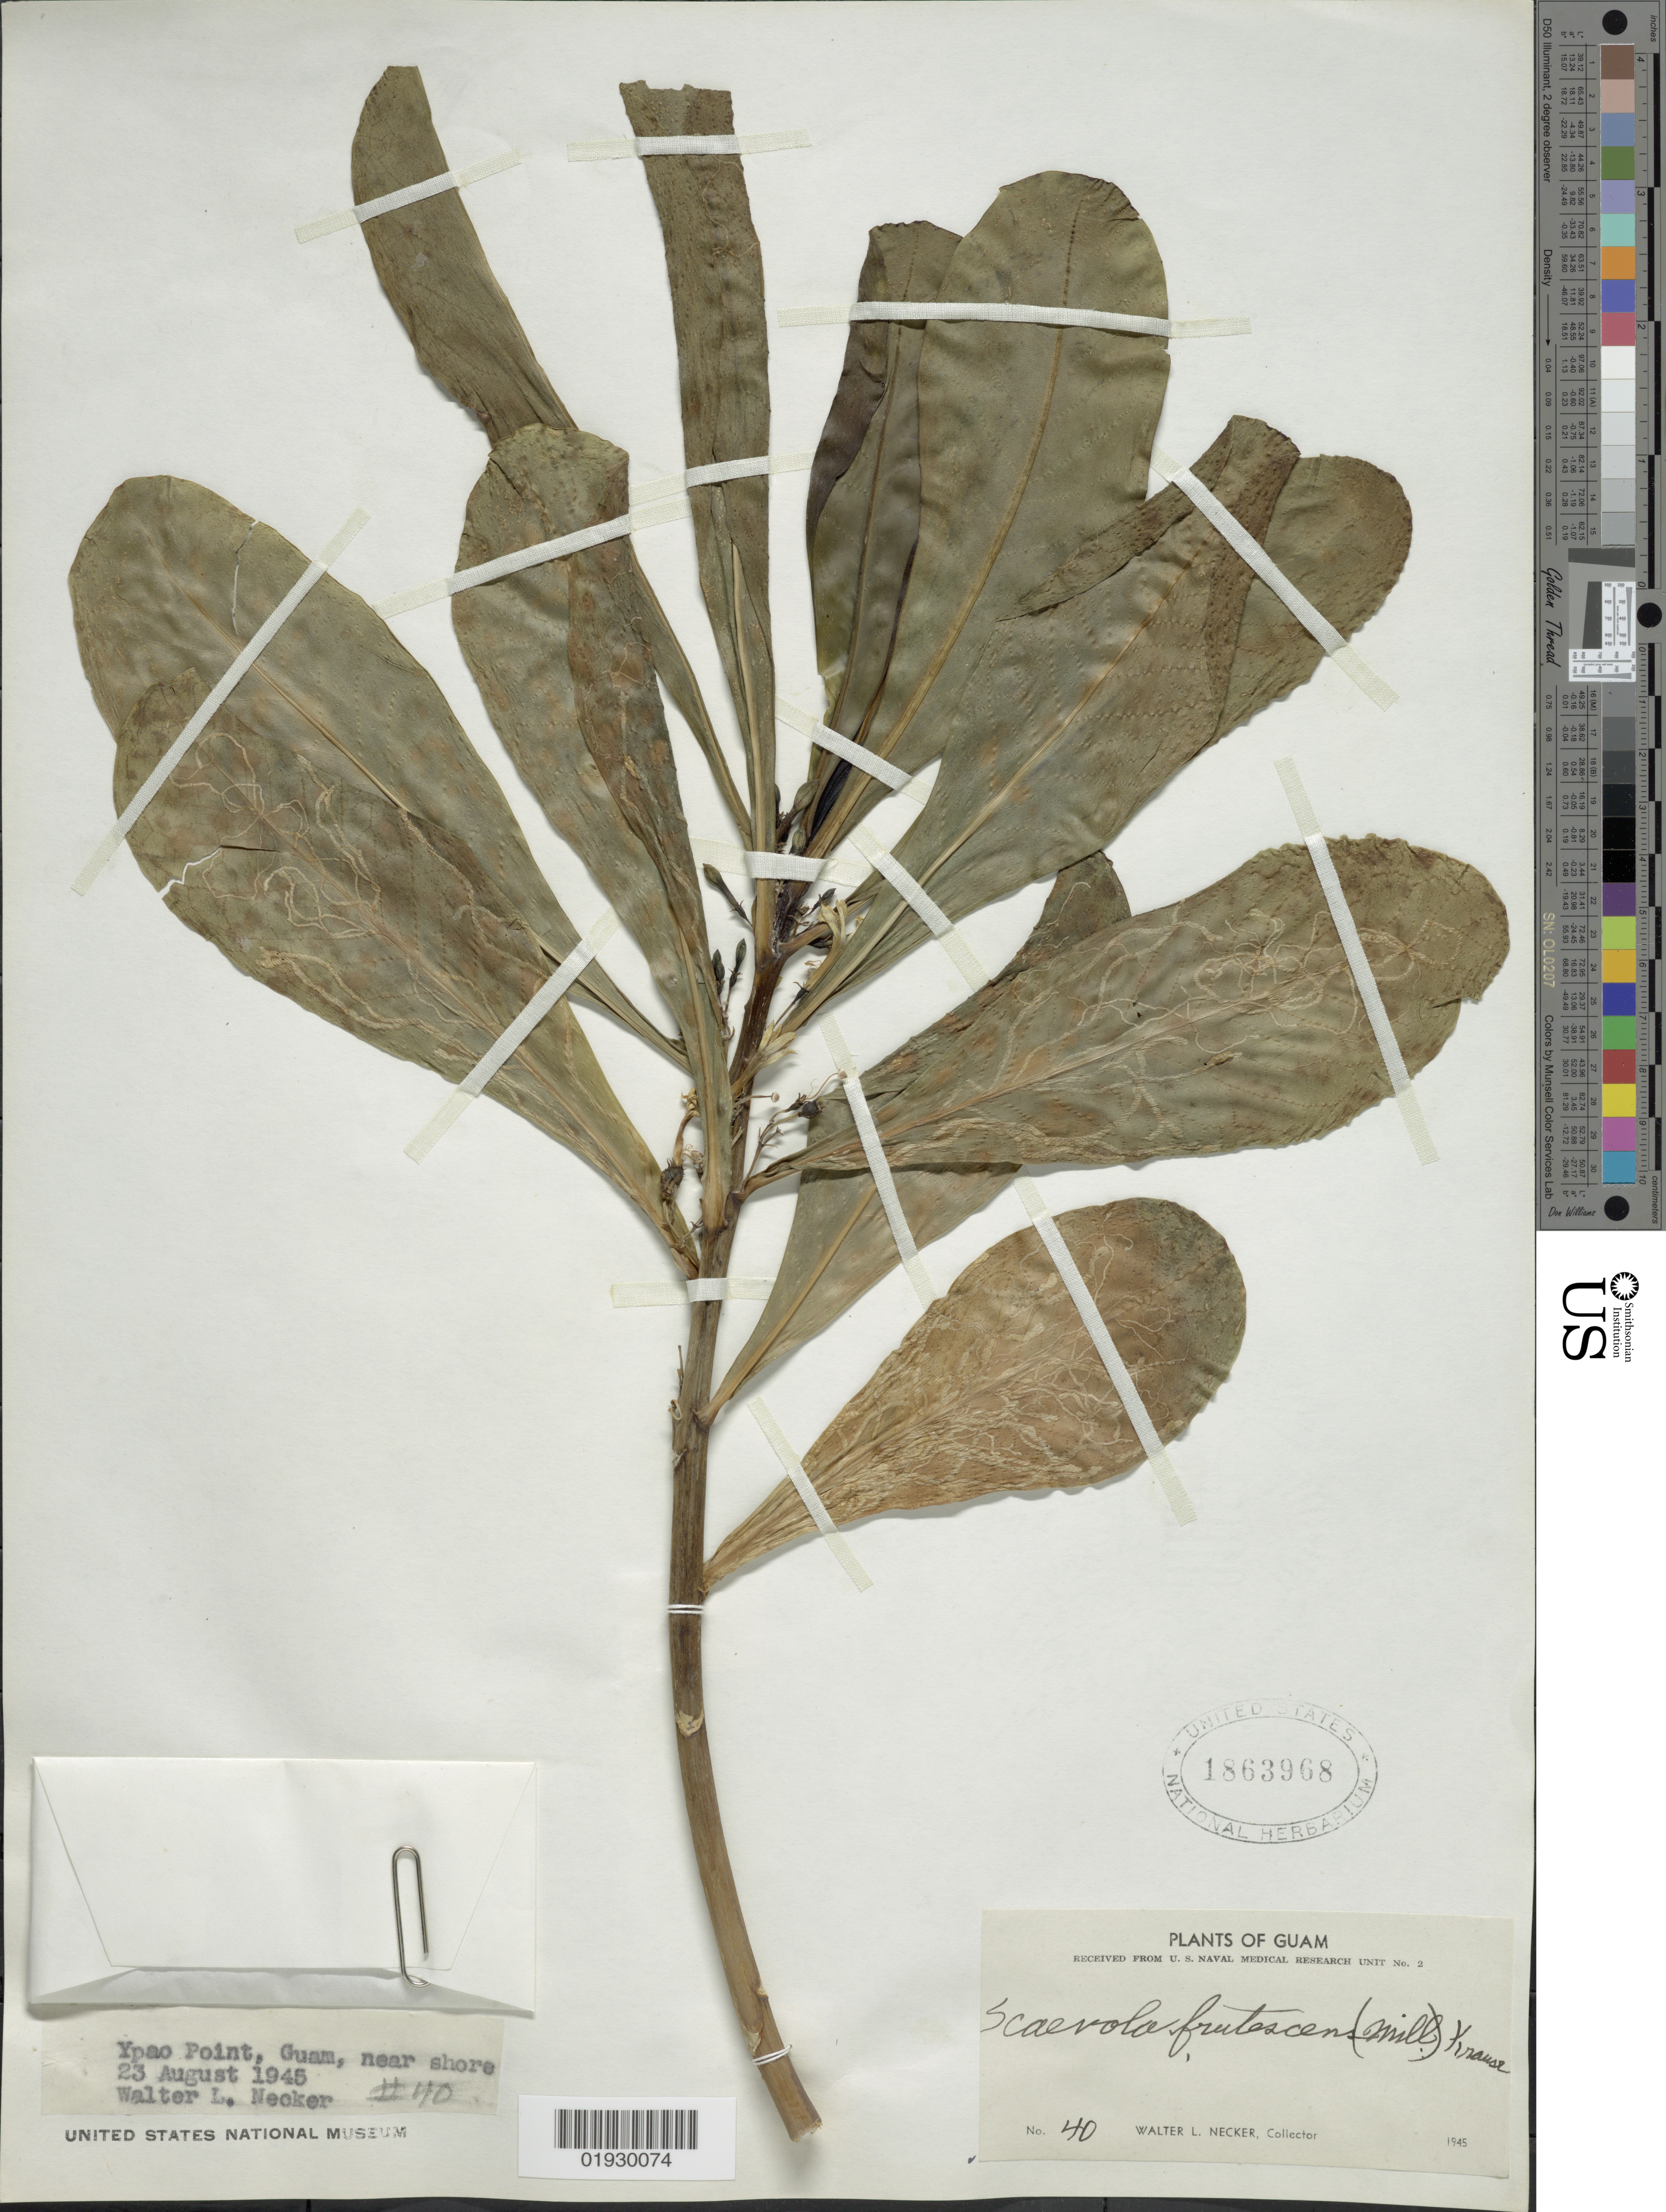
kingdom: Plantae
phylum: Tracheophyta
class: Magnoliopsida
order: Asterales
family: Goodeniaceae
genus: Scaevola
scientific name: Scaevola sericea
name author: Vahl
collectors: W. L. Necker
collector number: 40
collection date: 1945-08-23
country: Guam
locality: Ypao Point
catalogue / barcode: US 1863968